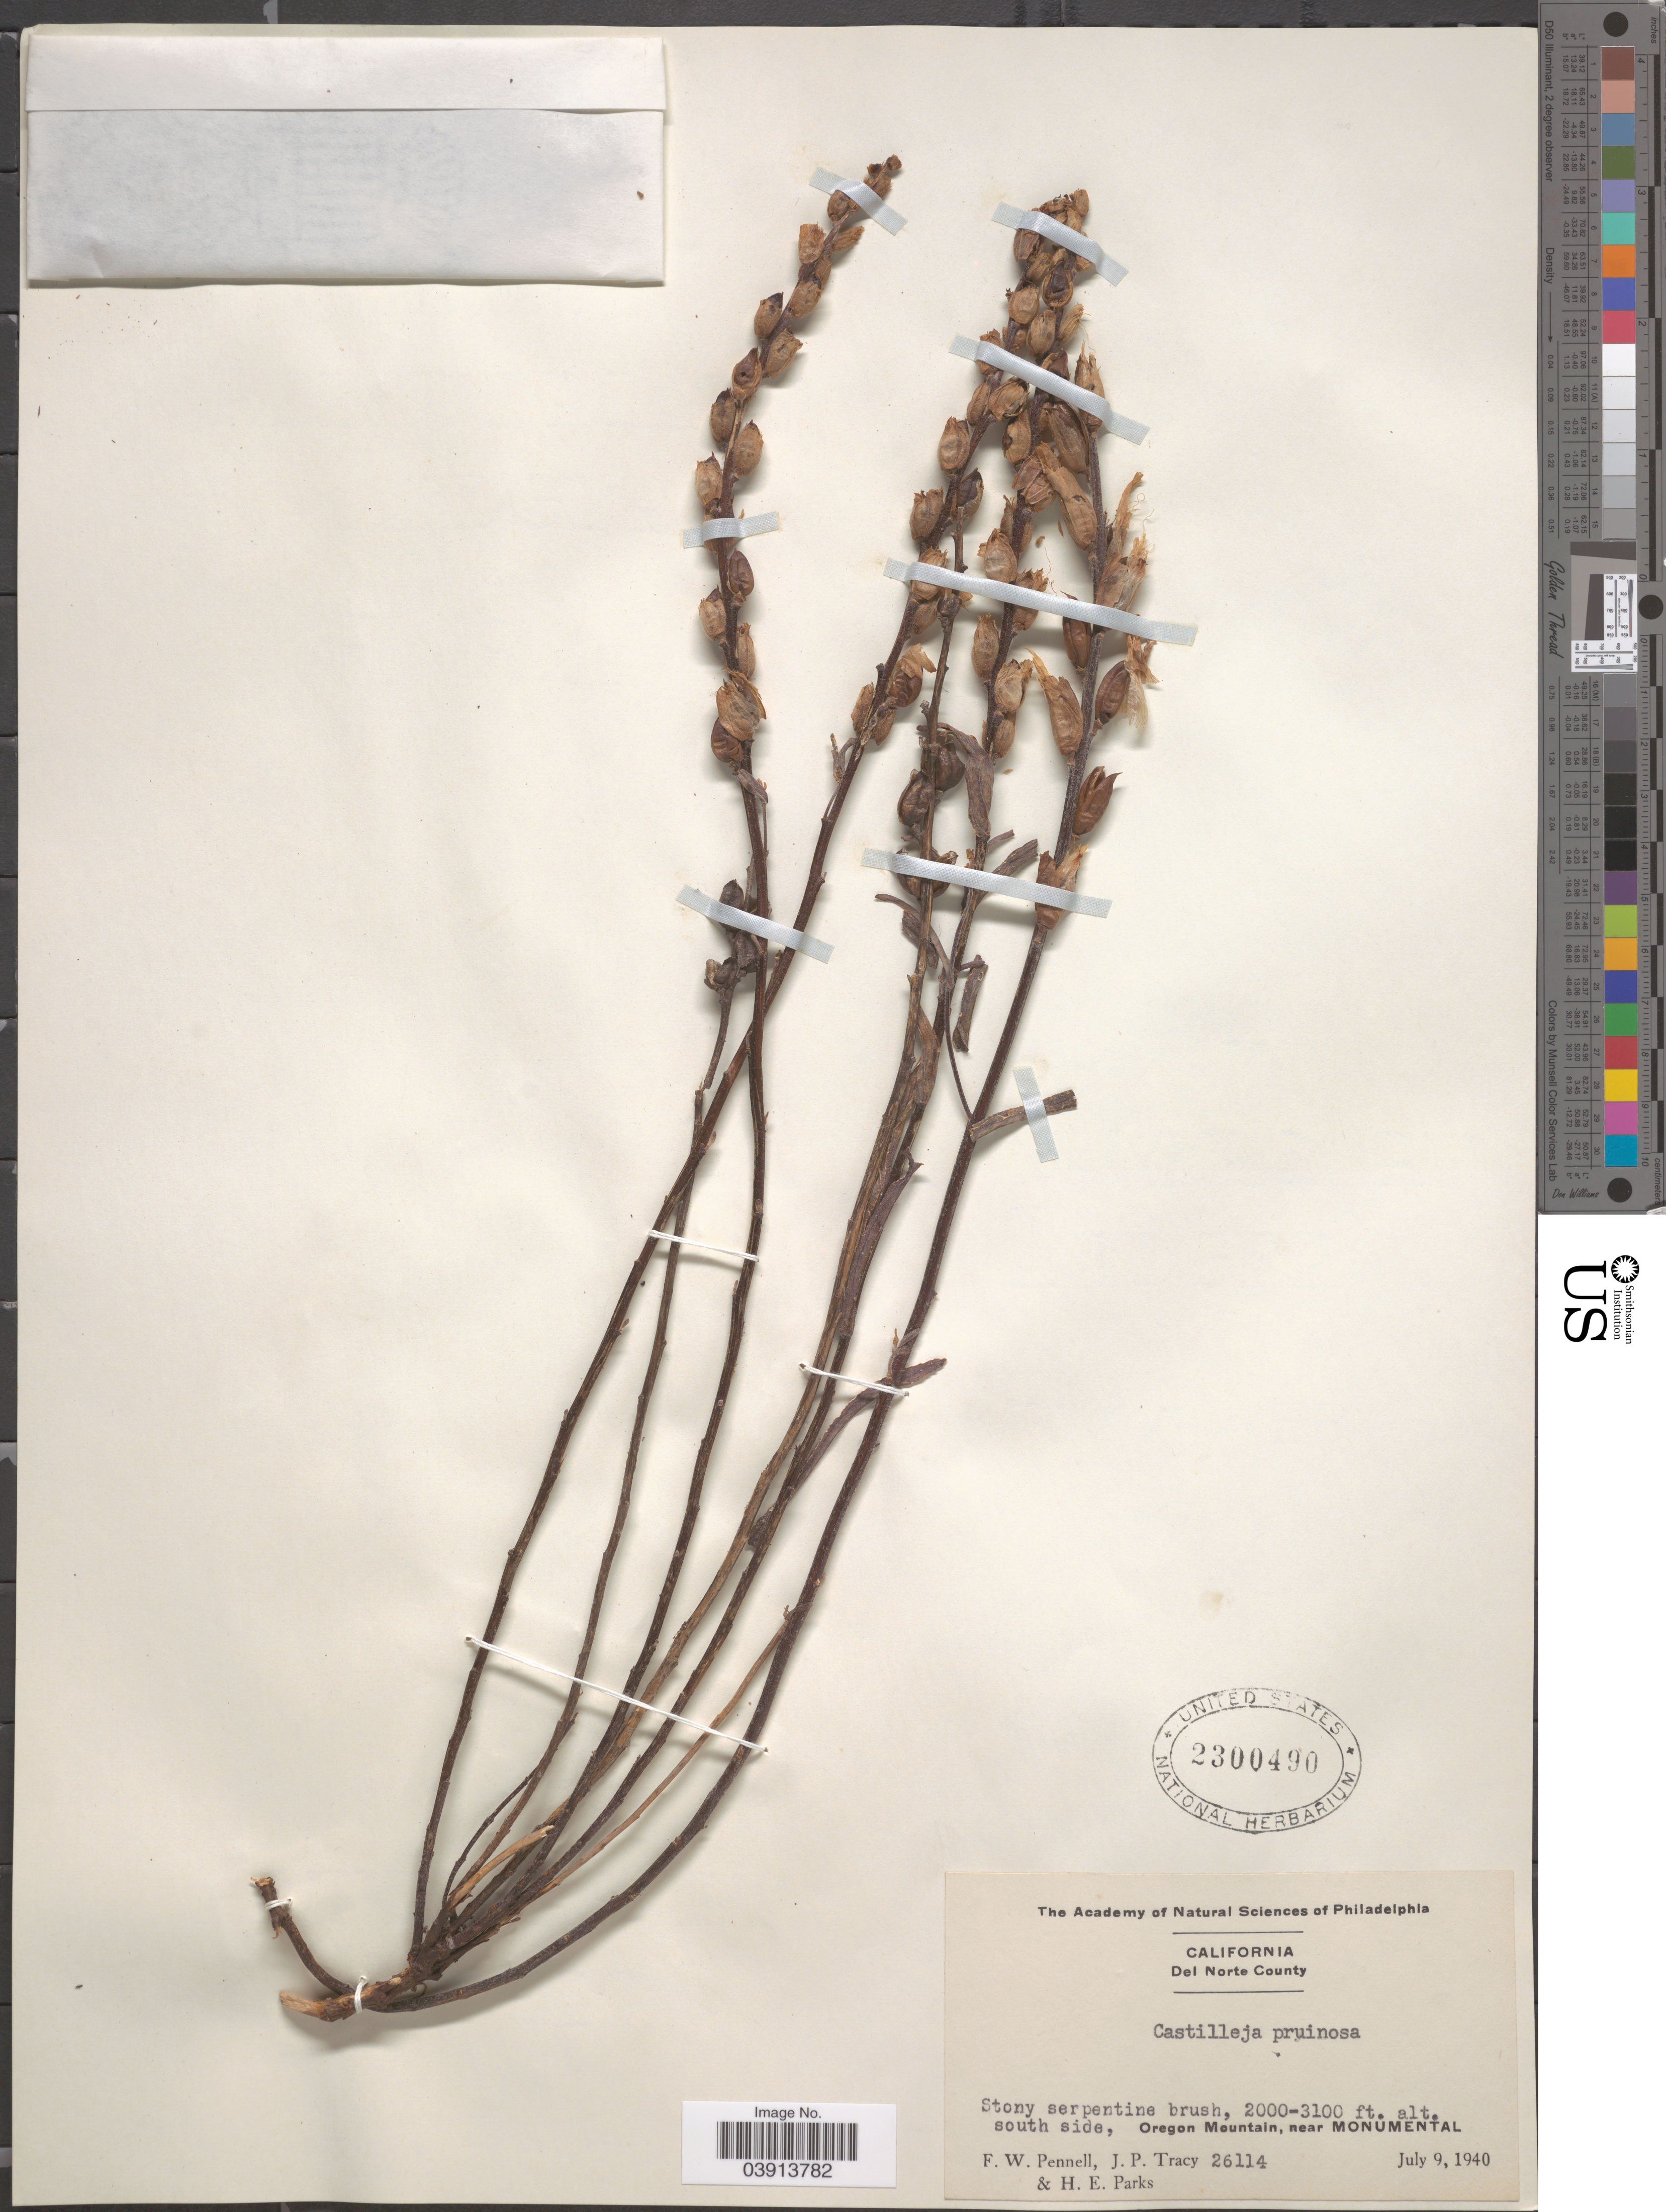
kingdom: Plantae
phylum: Tracheophyta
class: Magnoliopsida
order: Lamiales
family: Orobanchaceae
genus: Castilleja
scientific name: Castilleja pruinosa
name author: Fernald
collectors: F. W. Pennell, J. Tracy & H. E. Parks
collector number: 26114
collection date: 1940-07-09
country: United States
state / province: California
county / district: Del Norte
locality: Del Norte County. South side, Oregon Mountain, near Monumental.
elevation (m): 610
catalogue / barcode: US 2300490